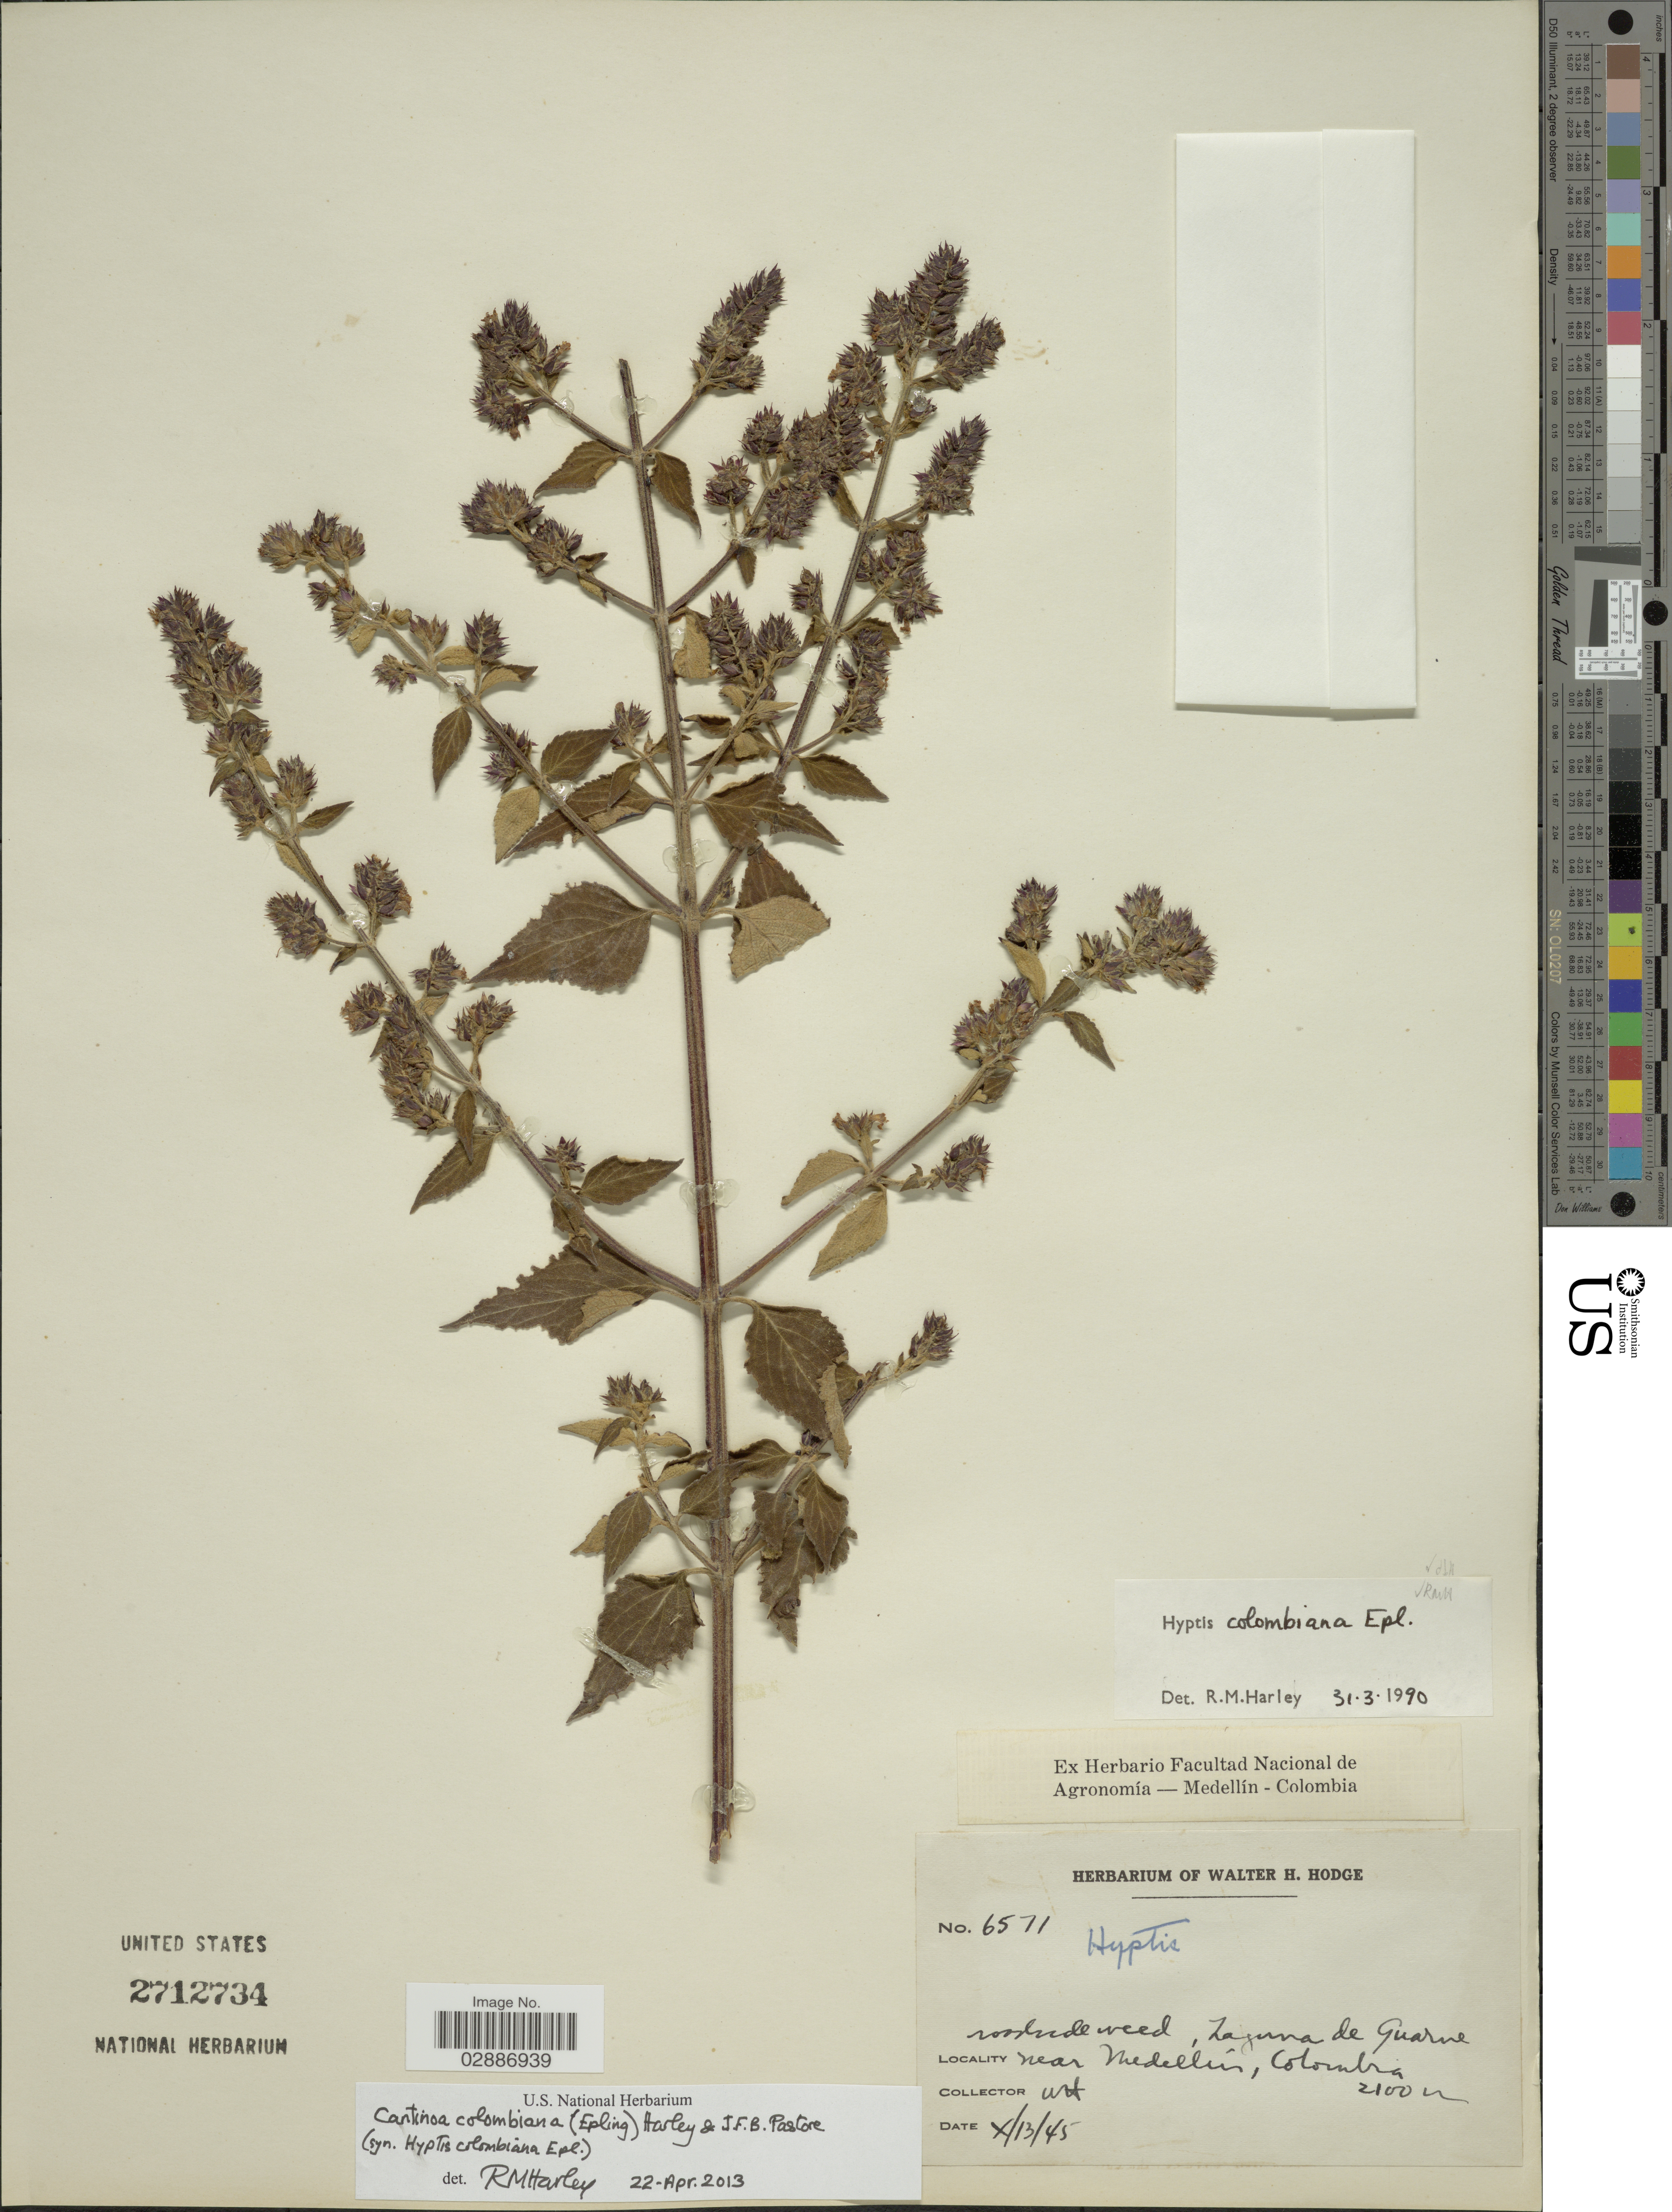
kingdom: Plantae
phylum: Tracheophyta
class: Magnoliopsida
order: Lamiales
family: Lamiaceae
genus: Cantinoa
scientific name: Cantinoa colombiana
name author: (Epling) Harley & J.F.B. Pastore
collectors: W. Hodge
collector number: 6571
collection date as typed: Transcribed d/m/y: 13/10/45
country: Colombia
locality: Laguna de Guarue. Near Medellín.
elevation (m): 2100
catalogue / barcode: US 2712734